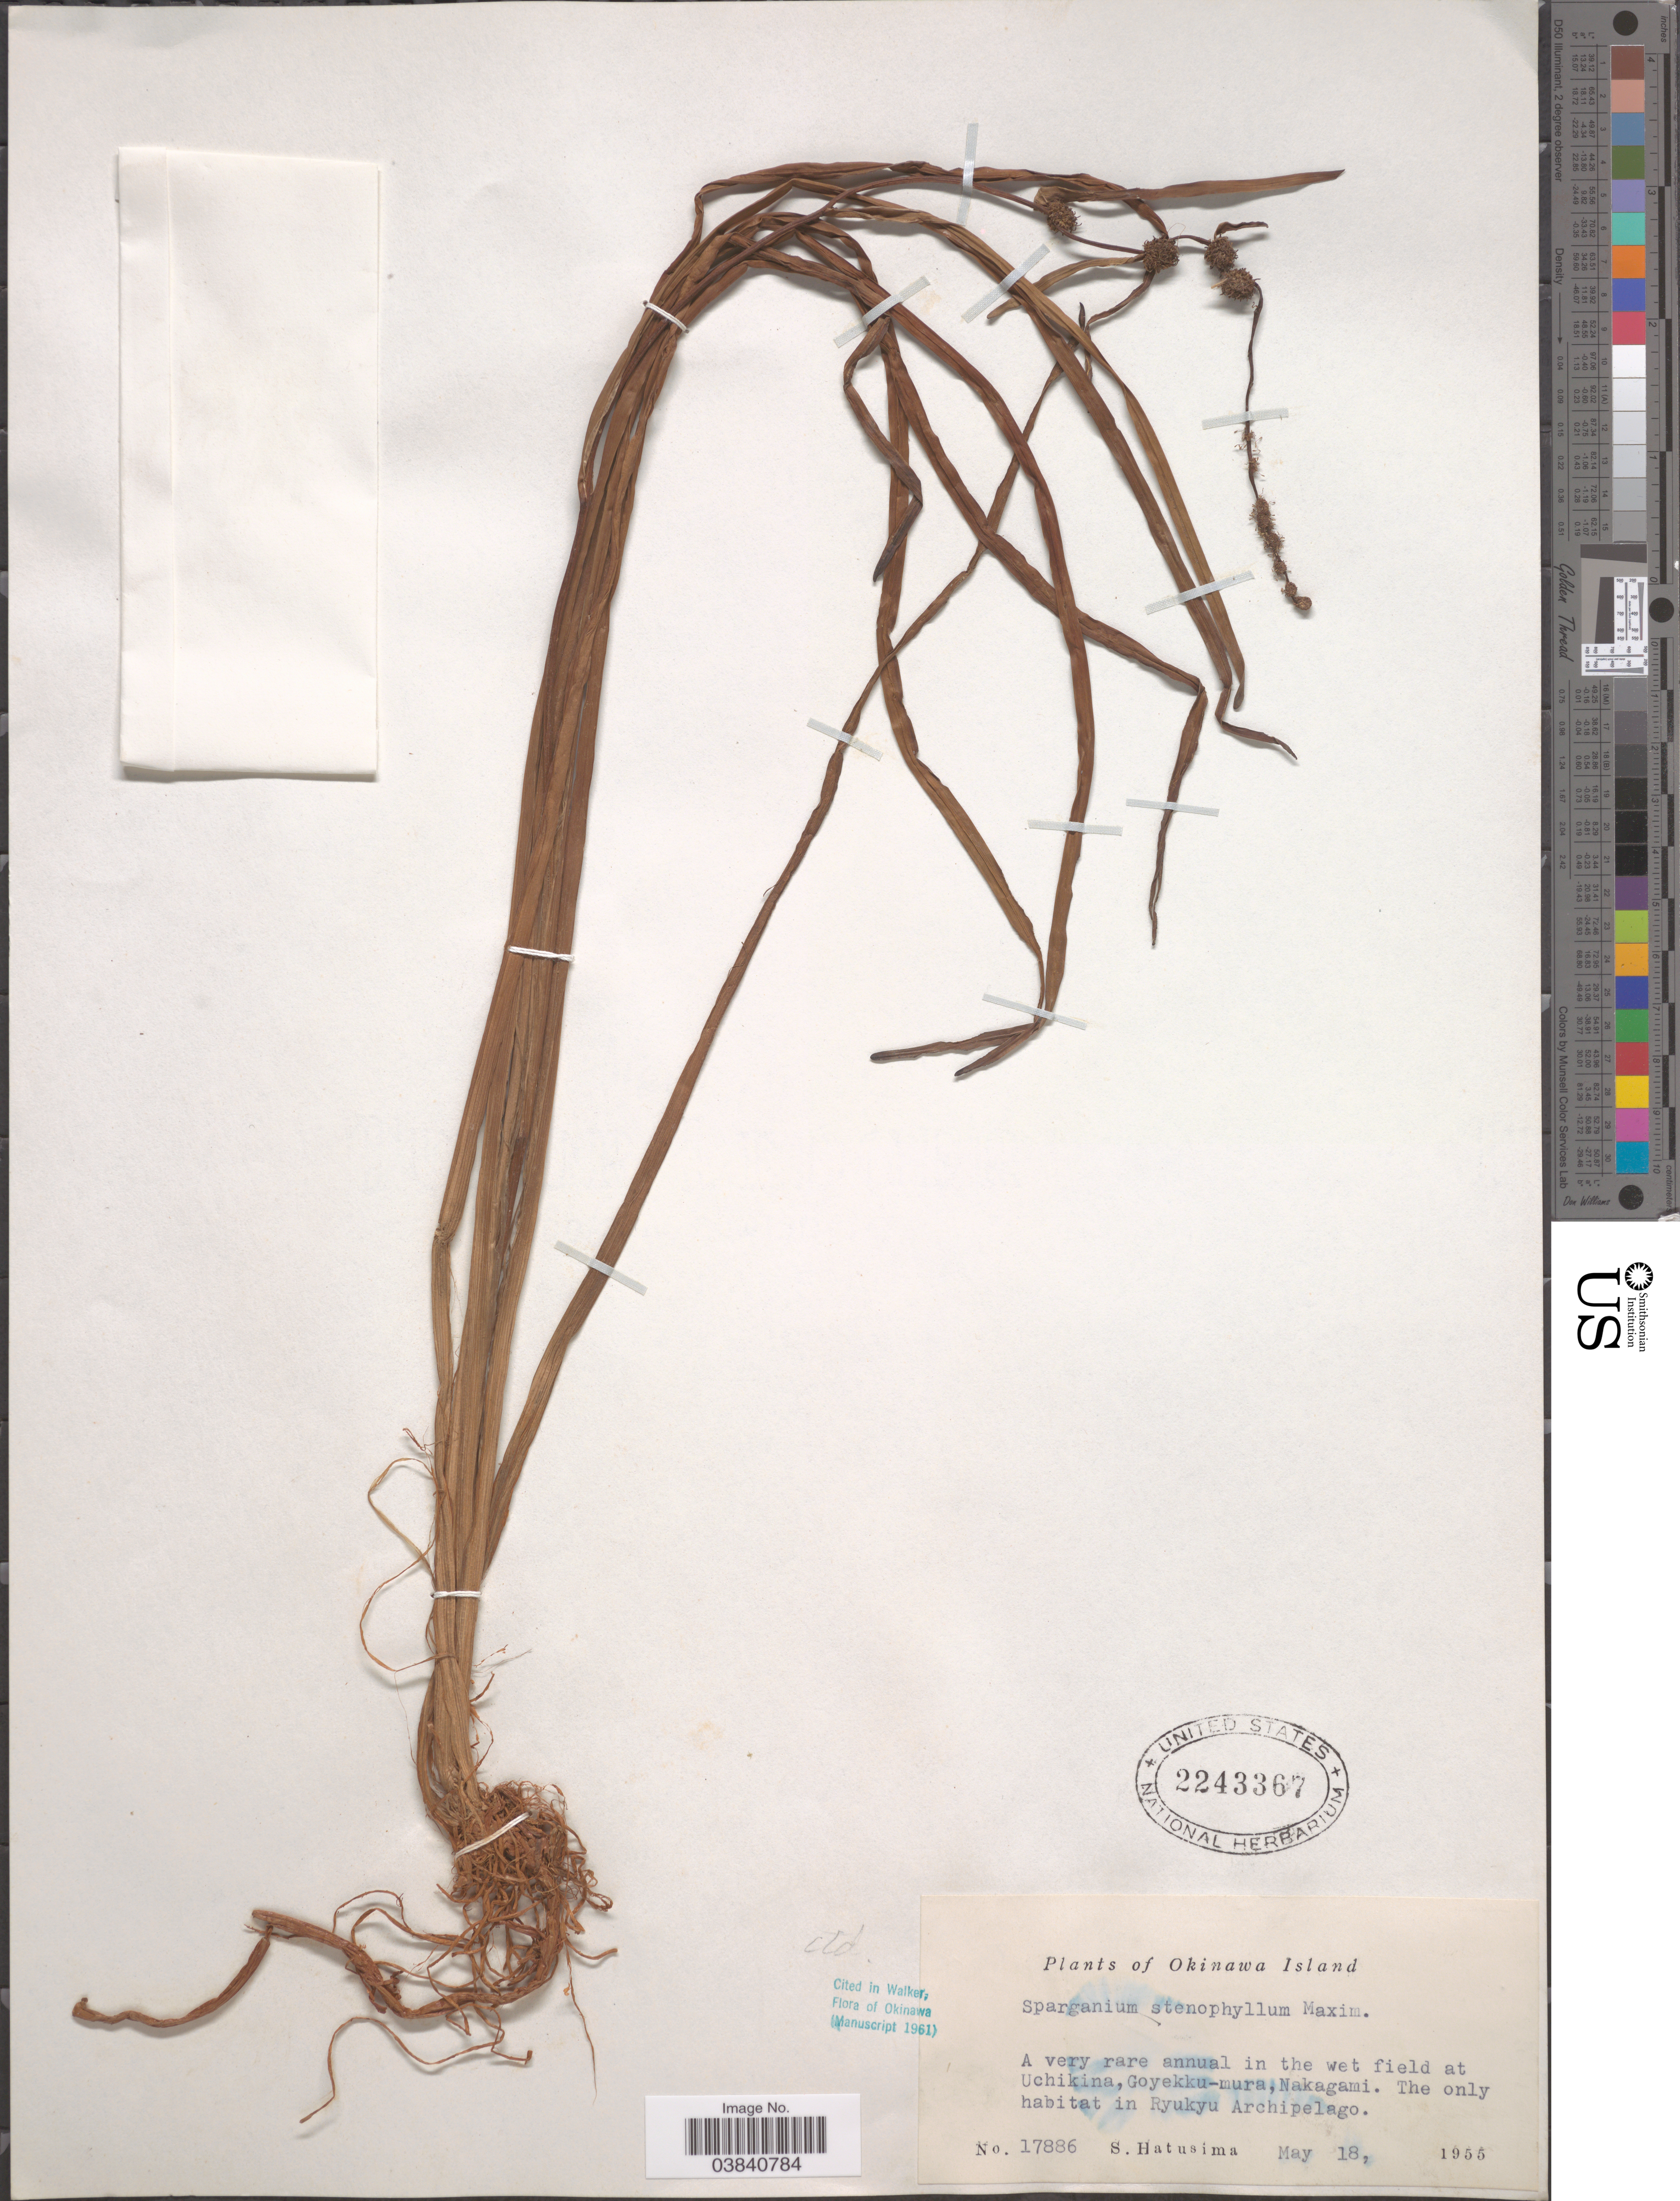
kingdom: Plantae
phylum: Tracheophyta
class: Liliopsida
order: Poales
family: Typhaceae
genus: Sparganium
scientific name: Sparganium stenophyllum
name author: Maxim. ex Meinsh.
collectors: S. Hatusima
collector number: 17886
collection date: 1955-05-18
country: Japan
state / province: Okinawa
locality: Okinawa Island. In the wet field at Uchikina, Goyekku-mura, Nakagami. In Ryukyu Archipelago.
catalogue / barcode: US 2243367